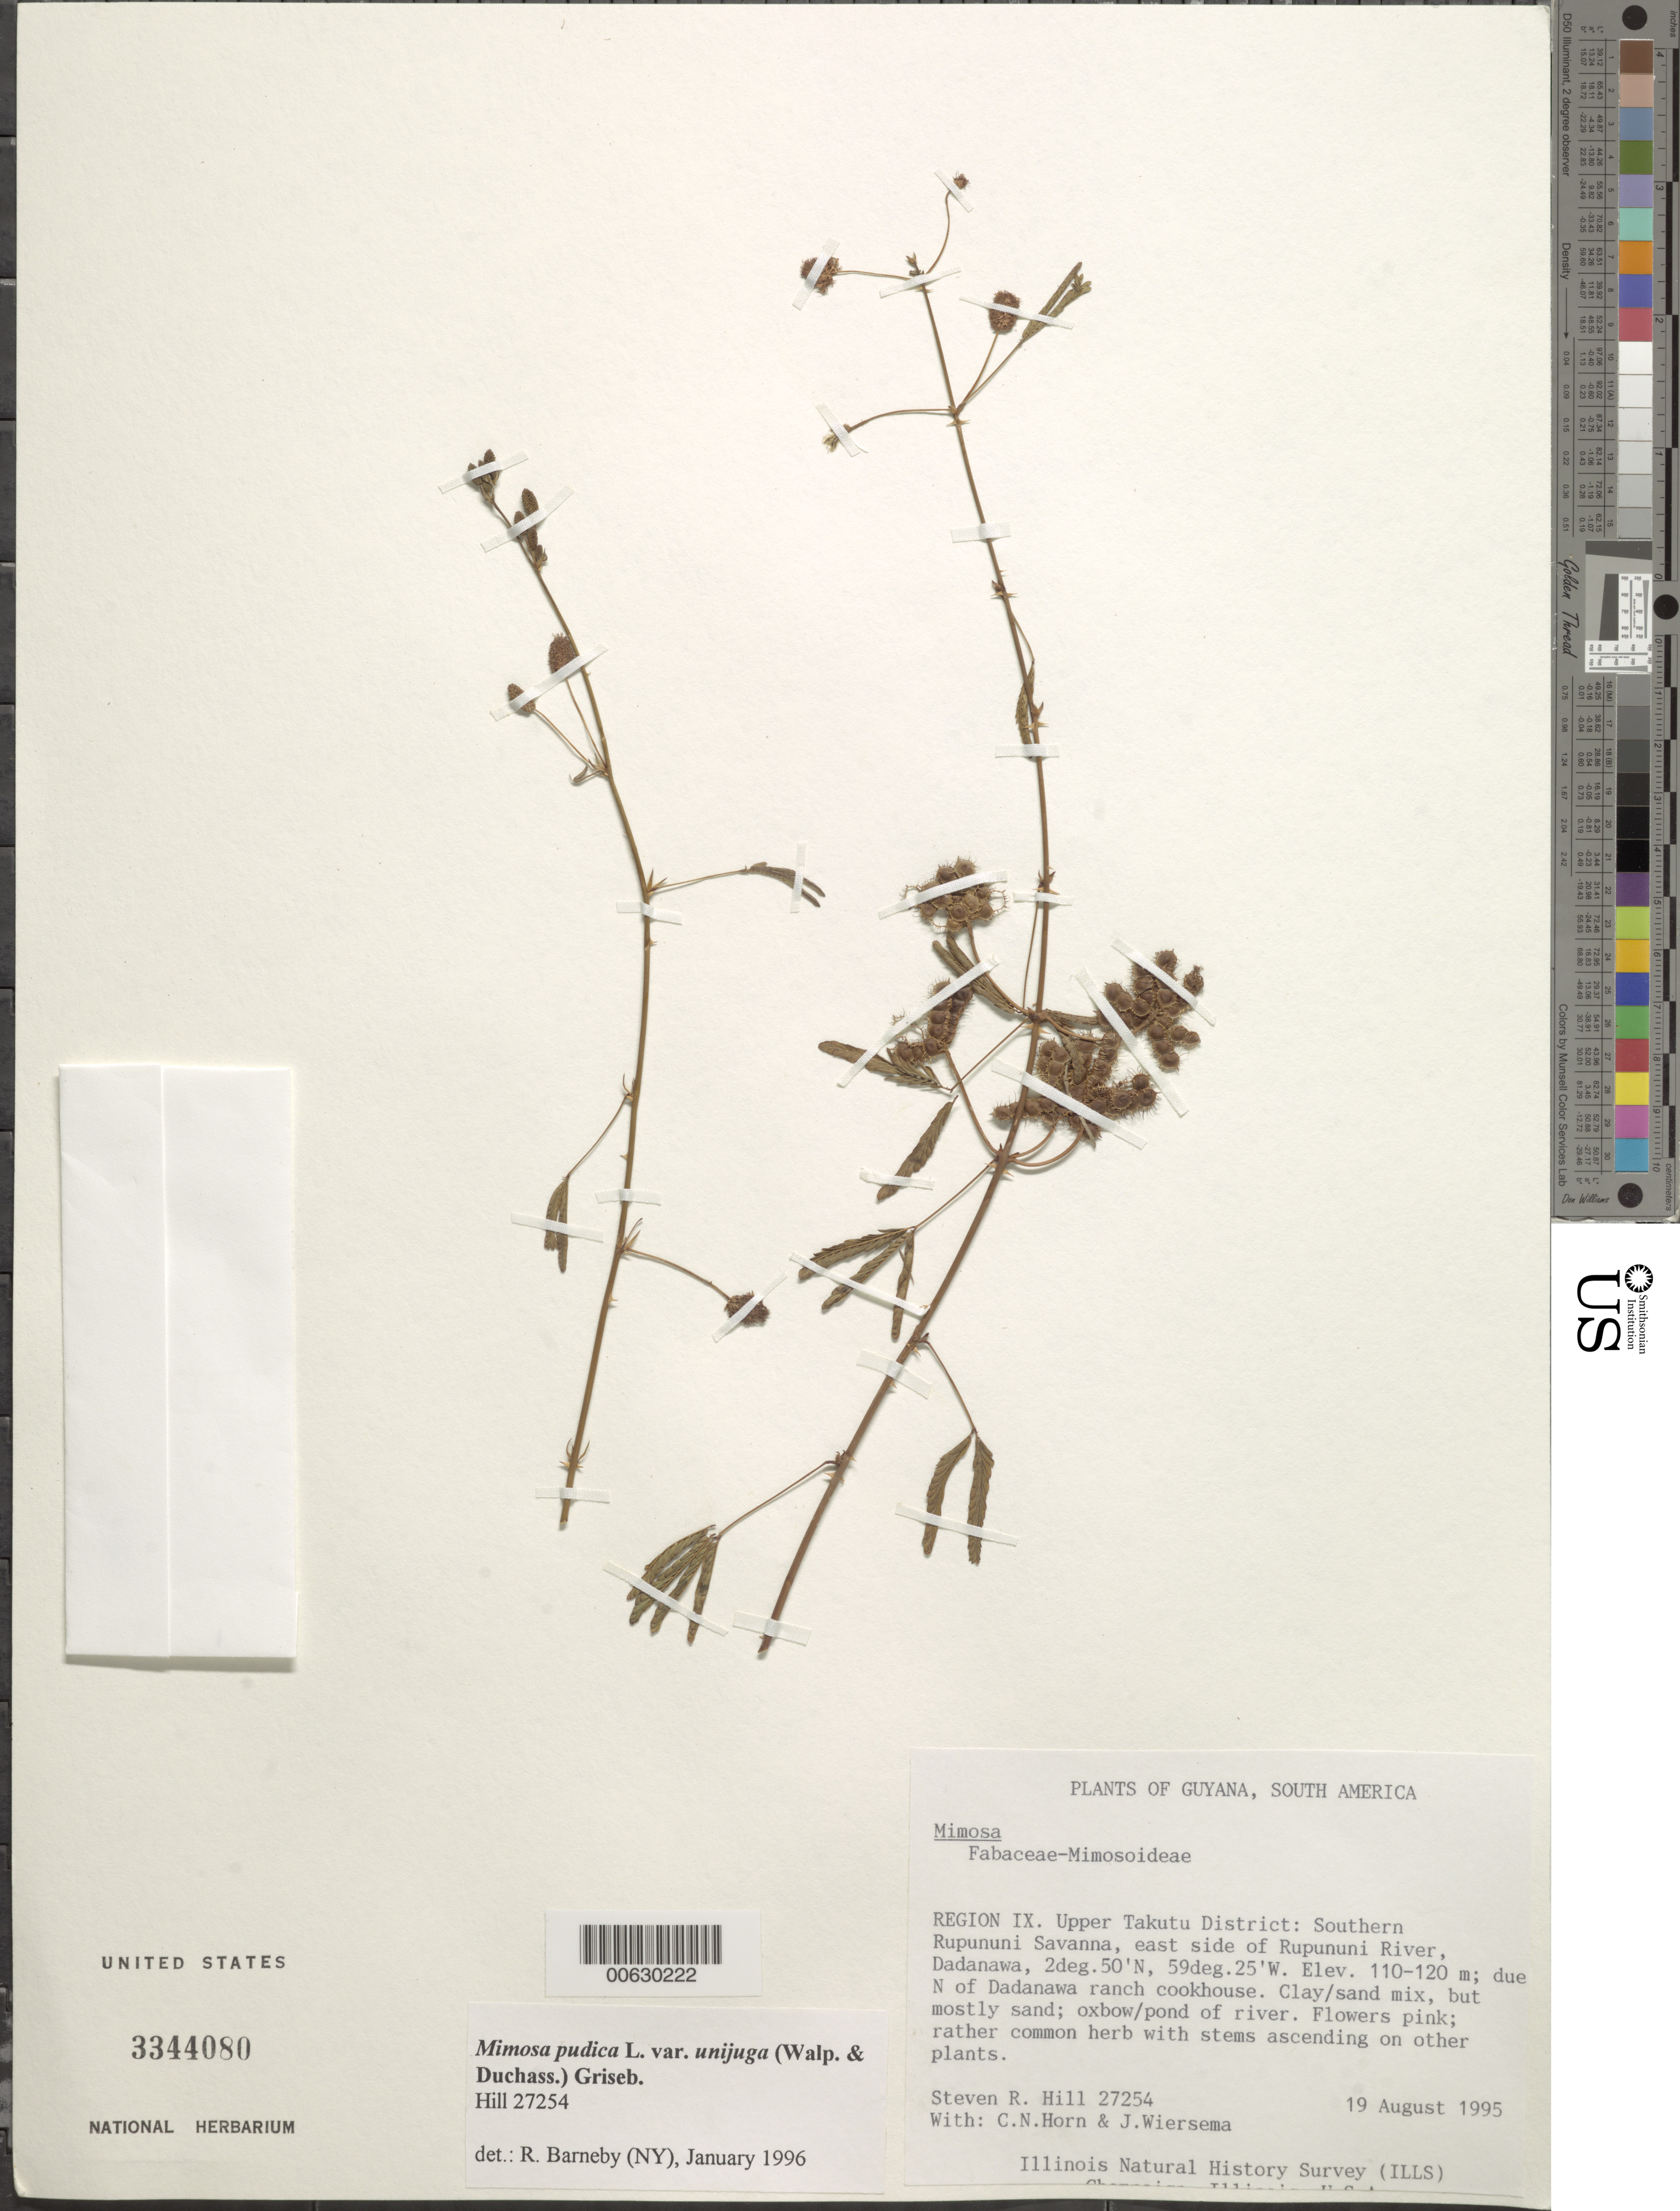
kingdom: Plantae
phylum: Tracheophyta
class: Magnoliopsida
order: Fabales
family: Fabaceae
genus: Mimosa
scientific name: Mimosa pudica var. unijuga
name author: (Walp. & Duchass.) Griseb.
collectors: S. R. Hill, C. N. Horn & J. H. Wiersema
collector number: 27254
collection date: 1995-08-19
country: Guyana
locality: Region IX, Upper Takutu District: Southern Rupununi Savanna, east side of Rupununi River, Dadanawa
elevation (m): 110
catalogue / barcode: US 3344080